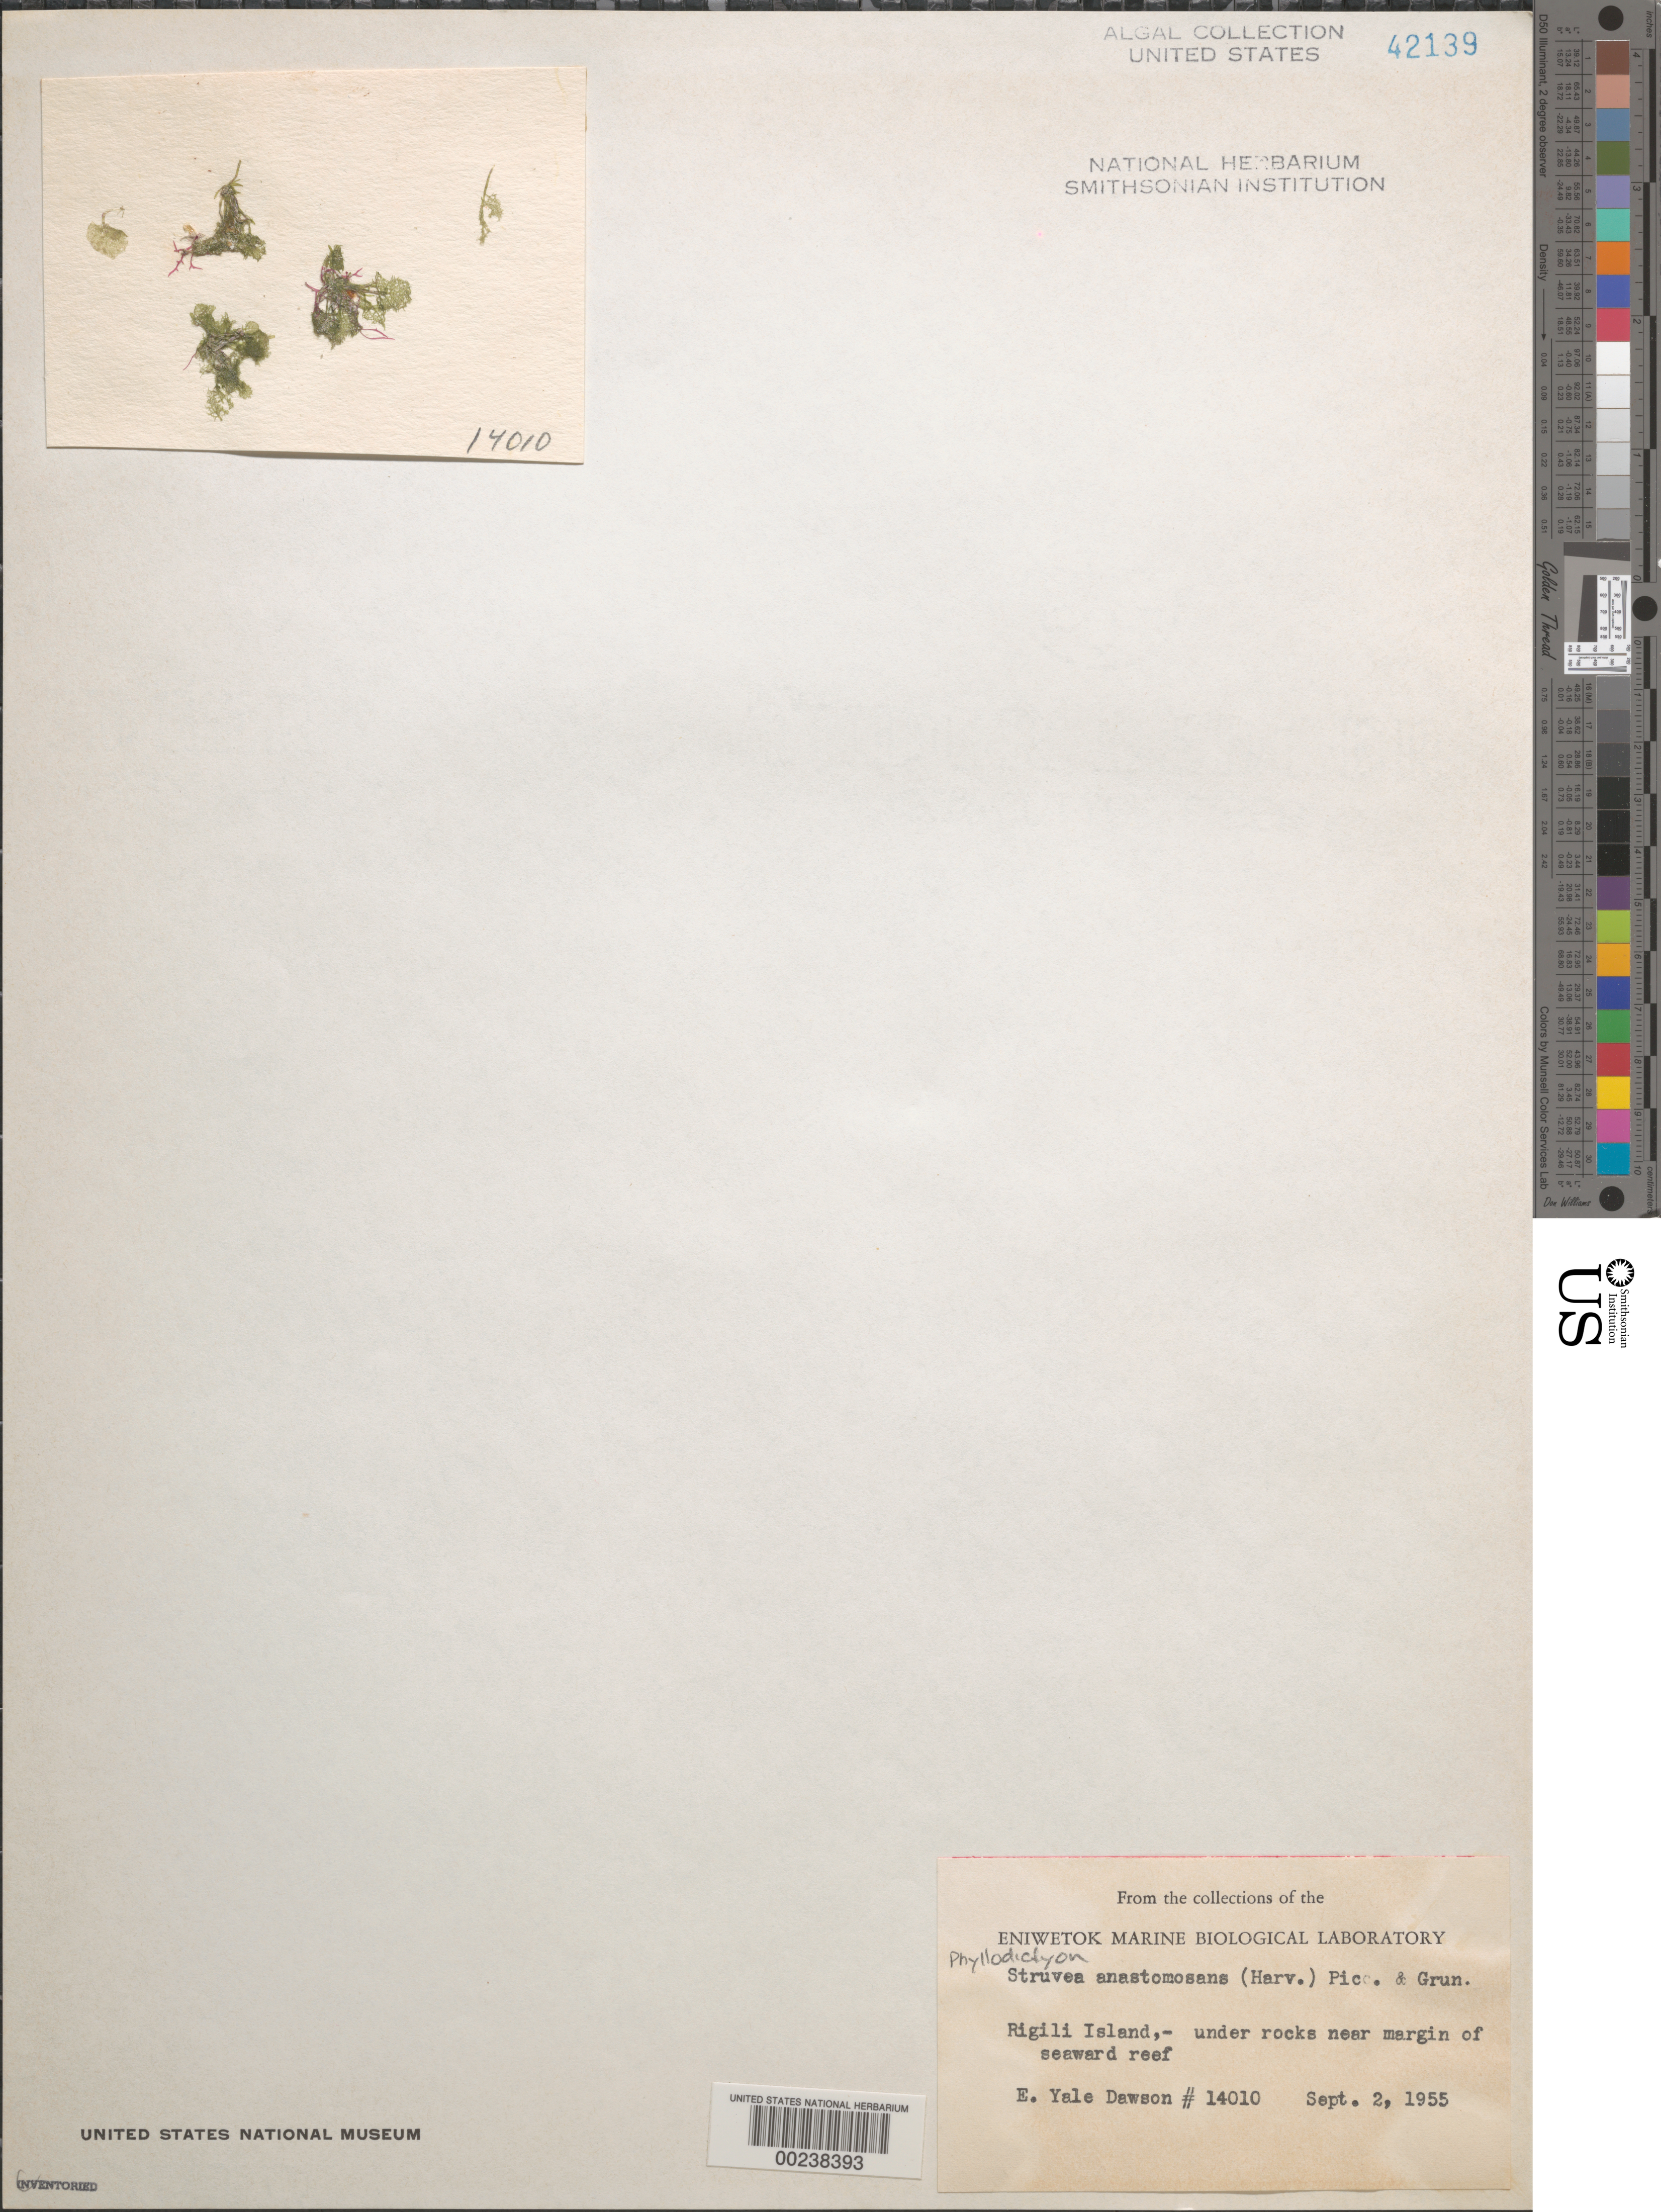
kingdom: Plantae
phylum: Chlorophyta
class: Ulvophyceae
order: Siphonocladales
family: Boodleaceae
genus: Phyllodictyon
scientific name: Phyllodictyon anastomosans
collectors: E. Y. Dawson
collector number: EYD 14010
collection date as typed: September 2, 1955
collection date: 1955-09-02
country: Marshall Islands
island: Enewetak [Eniwetok] Atoll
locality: Rigili Island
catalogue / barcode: US 42139